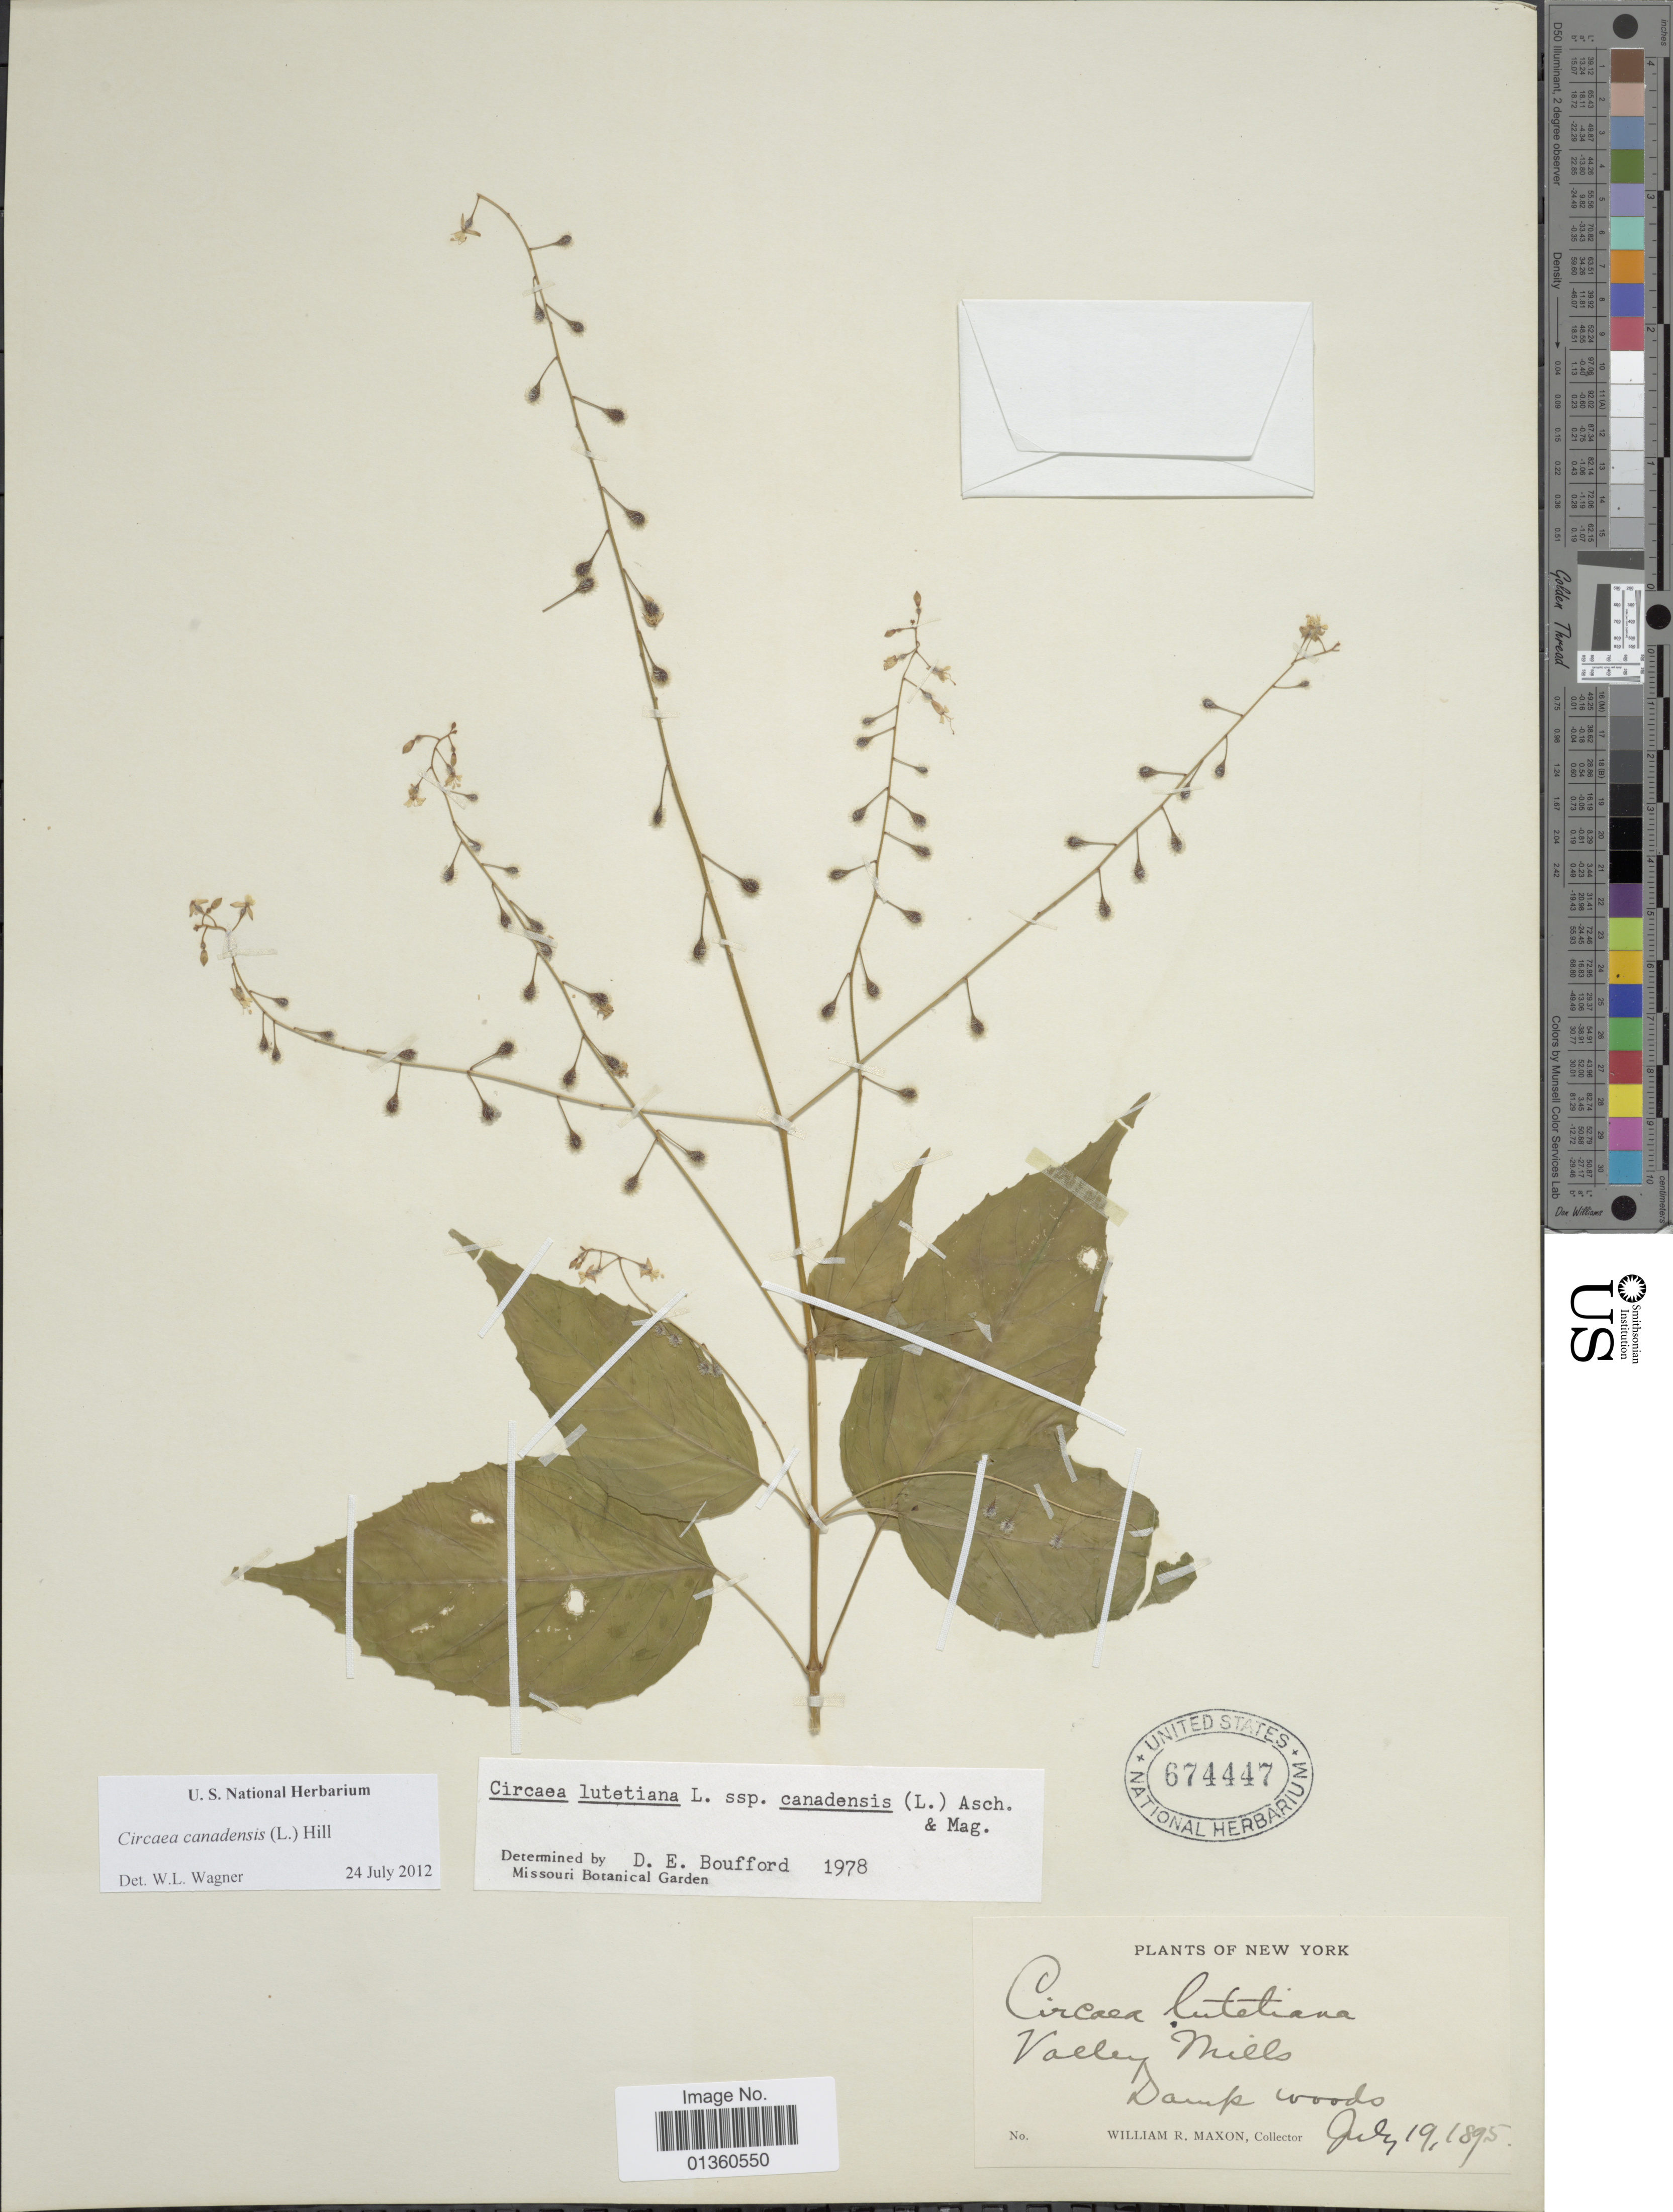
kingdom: Plantae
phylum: Tracheophyta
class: Magnoliopsida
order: Myrtales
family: Onagraceae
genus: Circaea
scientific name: Circaea canadensis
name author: (L.) Hill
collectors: W. R. Maxon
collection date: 1895-07-19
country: United States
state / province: New York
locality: Valley Mills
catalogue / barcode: US 674447